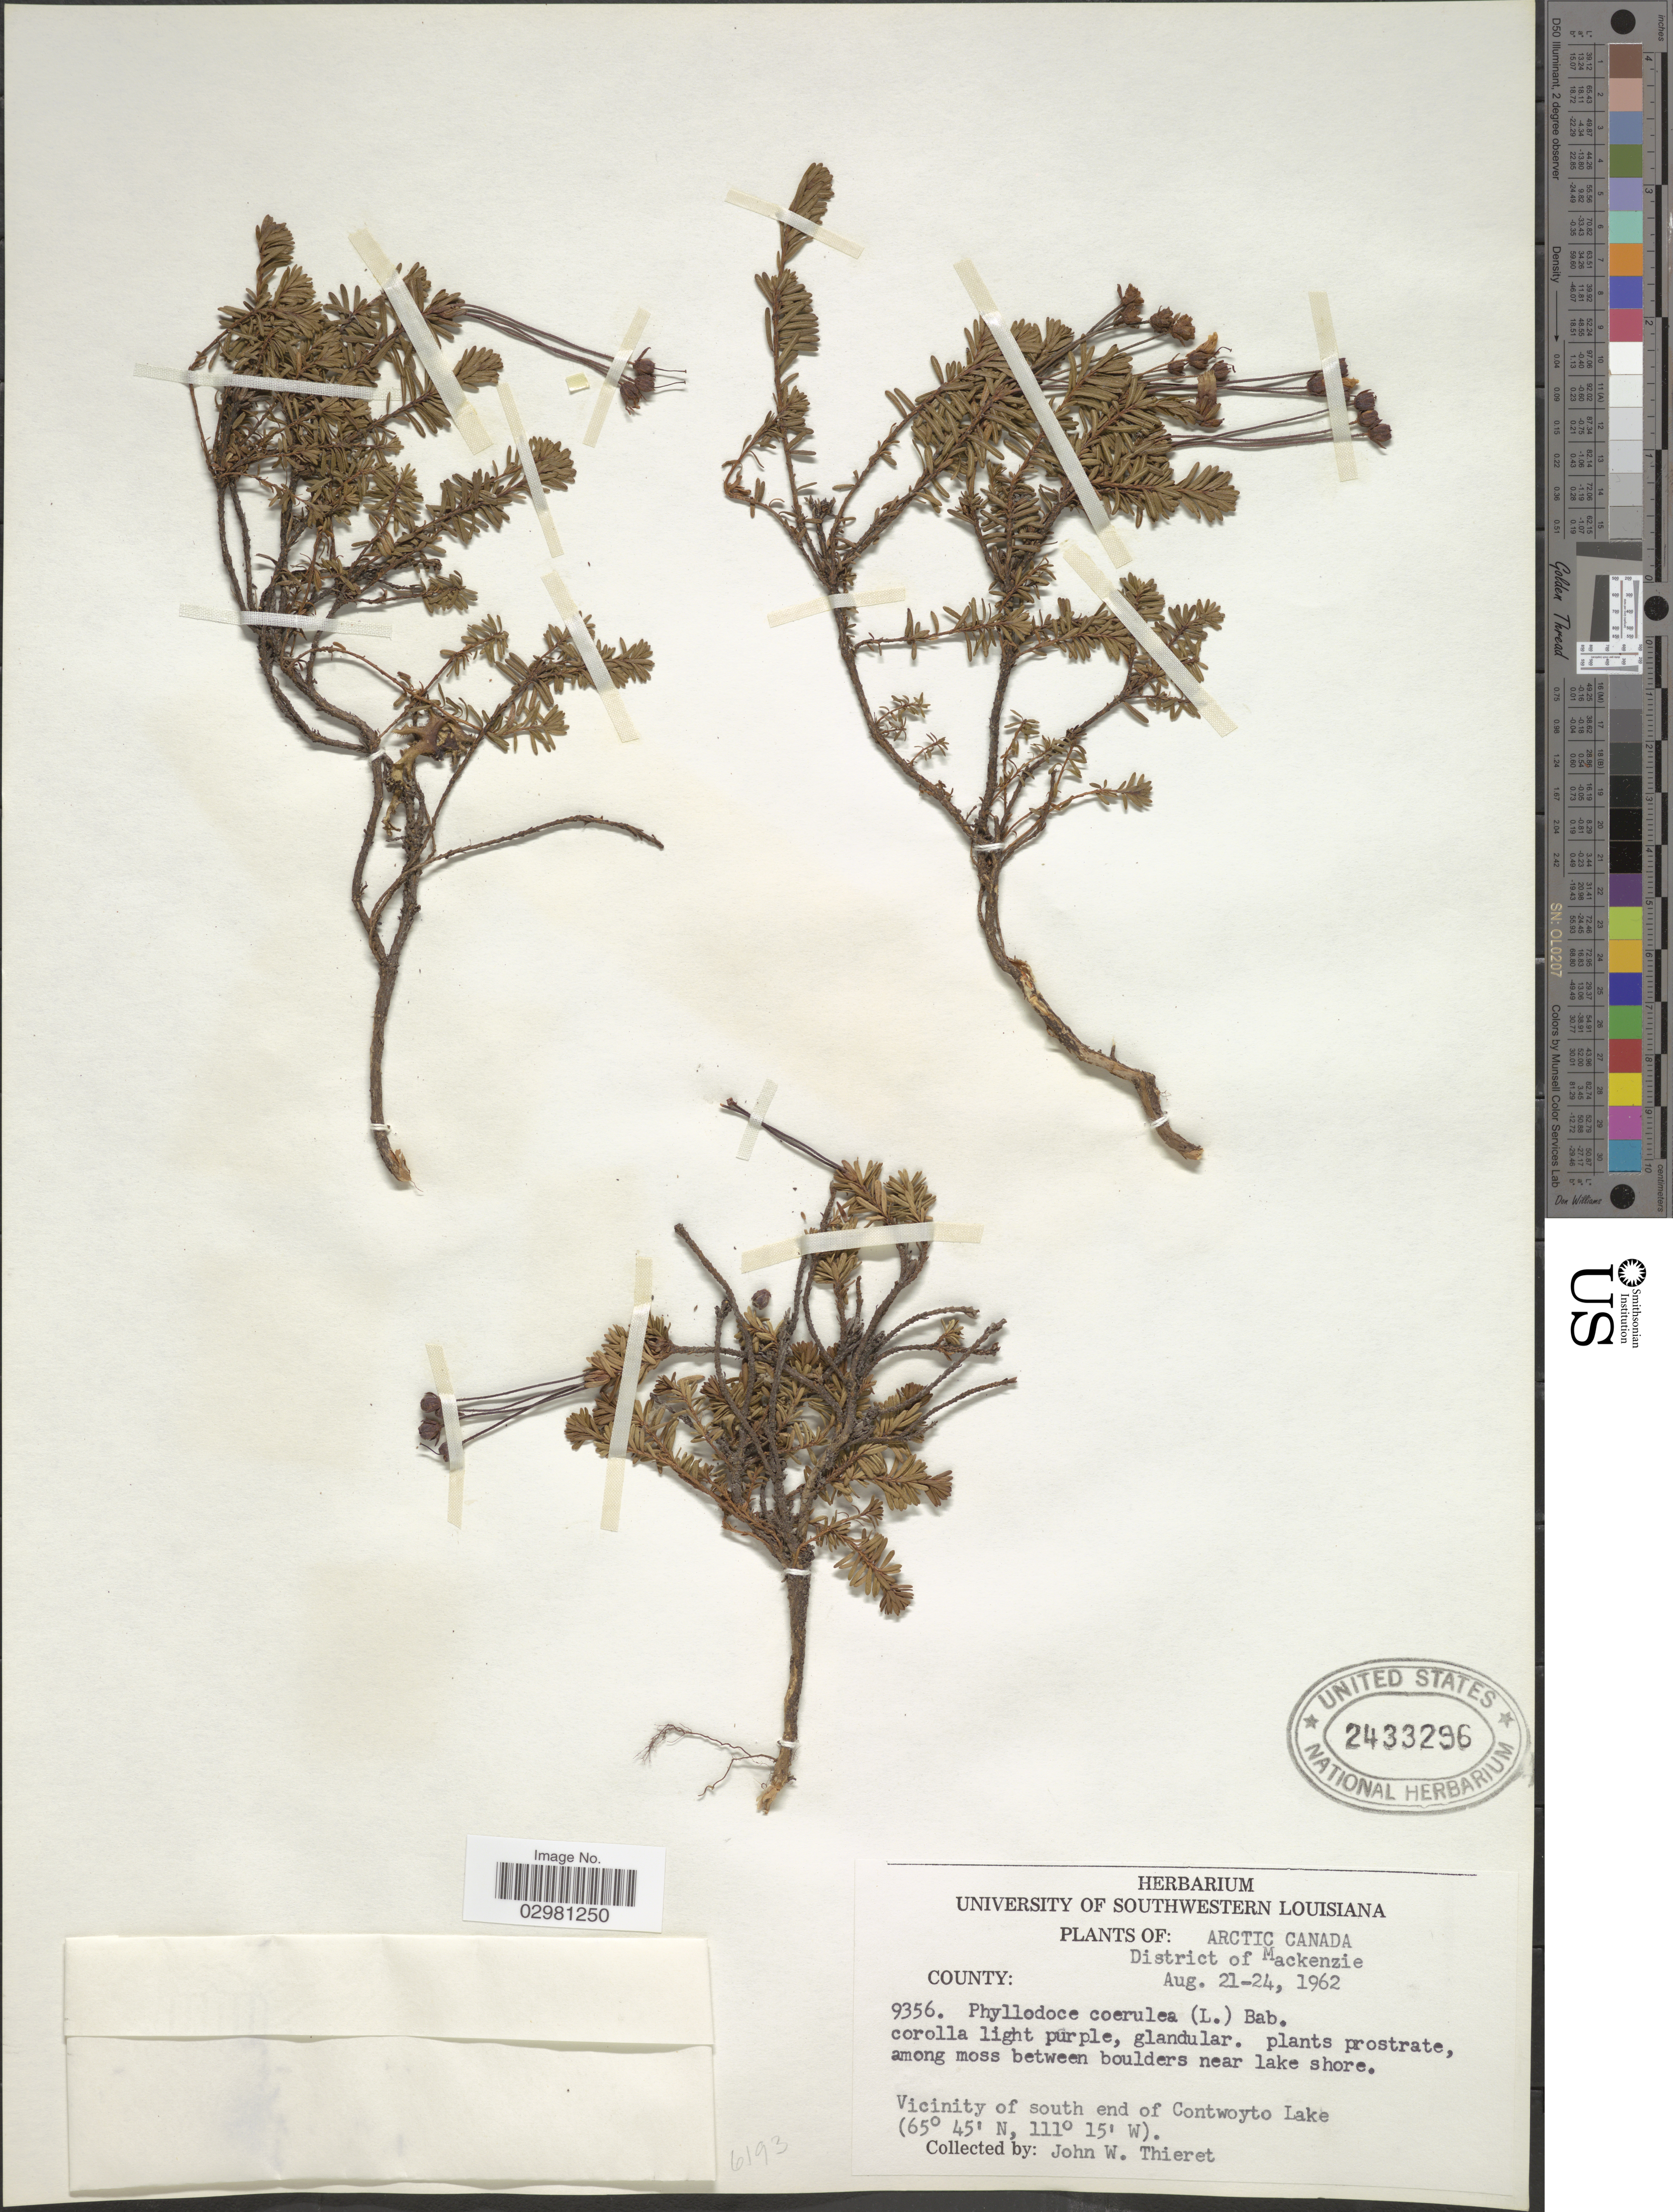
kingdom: Plantae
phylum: Tracheophyta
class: Magnoliopsida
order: Ericales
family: Ericaceae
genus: Phyllodoce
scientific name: Phyllodoce caerulea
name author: (L.) Bab.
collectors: J. W. Thieret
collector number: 9356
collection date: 1962-08-21/1962-08-24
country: Canada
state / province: Nunavut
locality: Arctic Canada, District of Mackenzie, Vicinity of south end of Contwoyto Lake.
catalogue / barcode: US 2433296